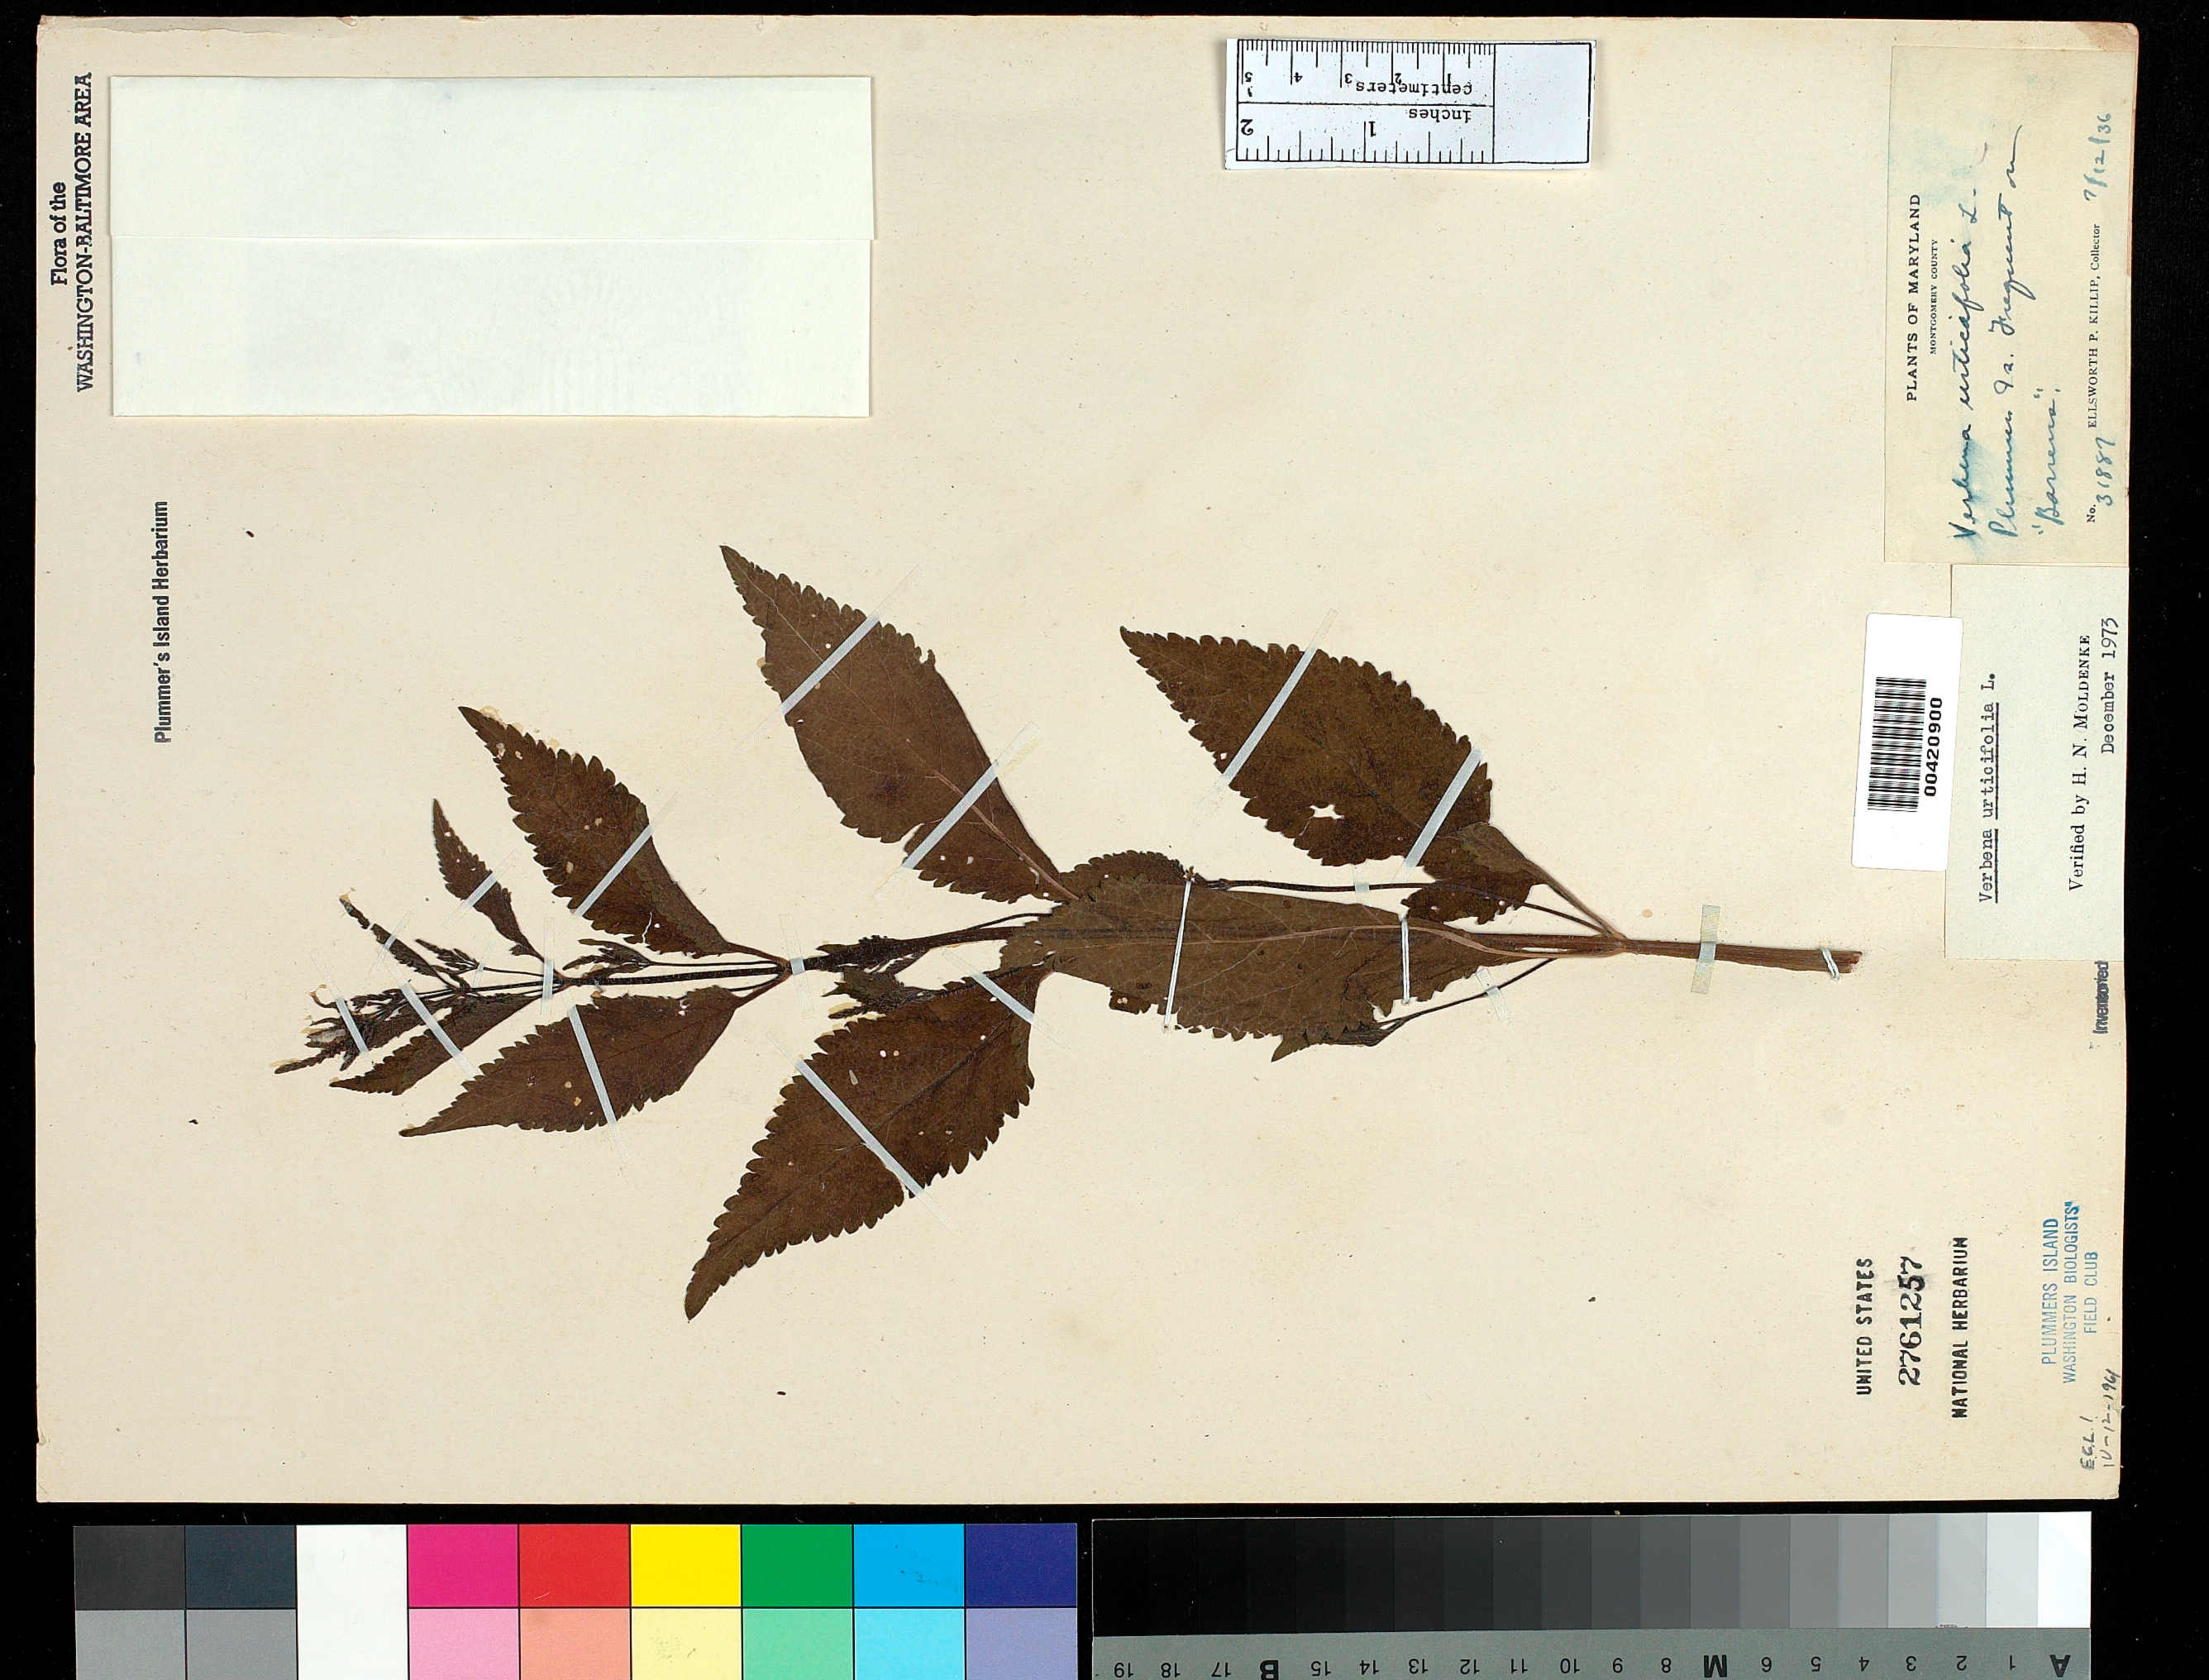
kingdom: Plantae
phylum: Tracheophyta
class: Magnoliopsida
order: Lamiales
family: Verbenaceae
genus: Verbena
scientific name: Verbena urticifolia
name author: L.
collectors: E. P. Killip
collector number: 31887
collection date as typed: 12 Jul 1936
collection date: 1936-07-12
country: United States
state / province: Maryland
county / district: Montgomery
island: Plummers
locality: Plummer's Island; "barrens" C. & O. Canal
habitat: Frequent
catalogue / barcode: US 2761257